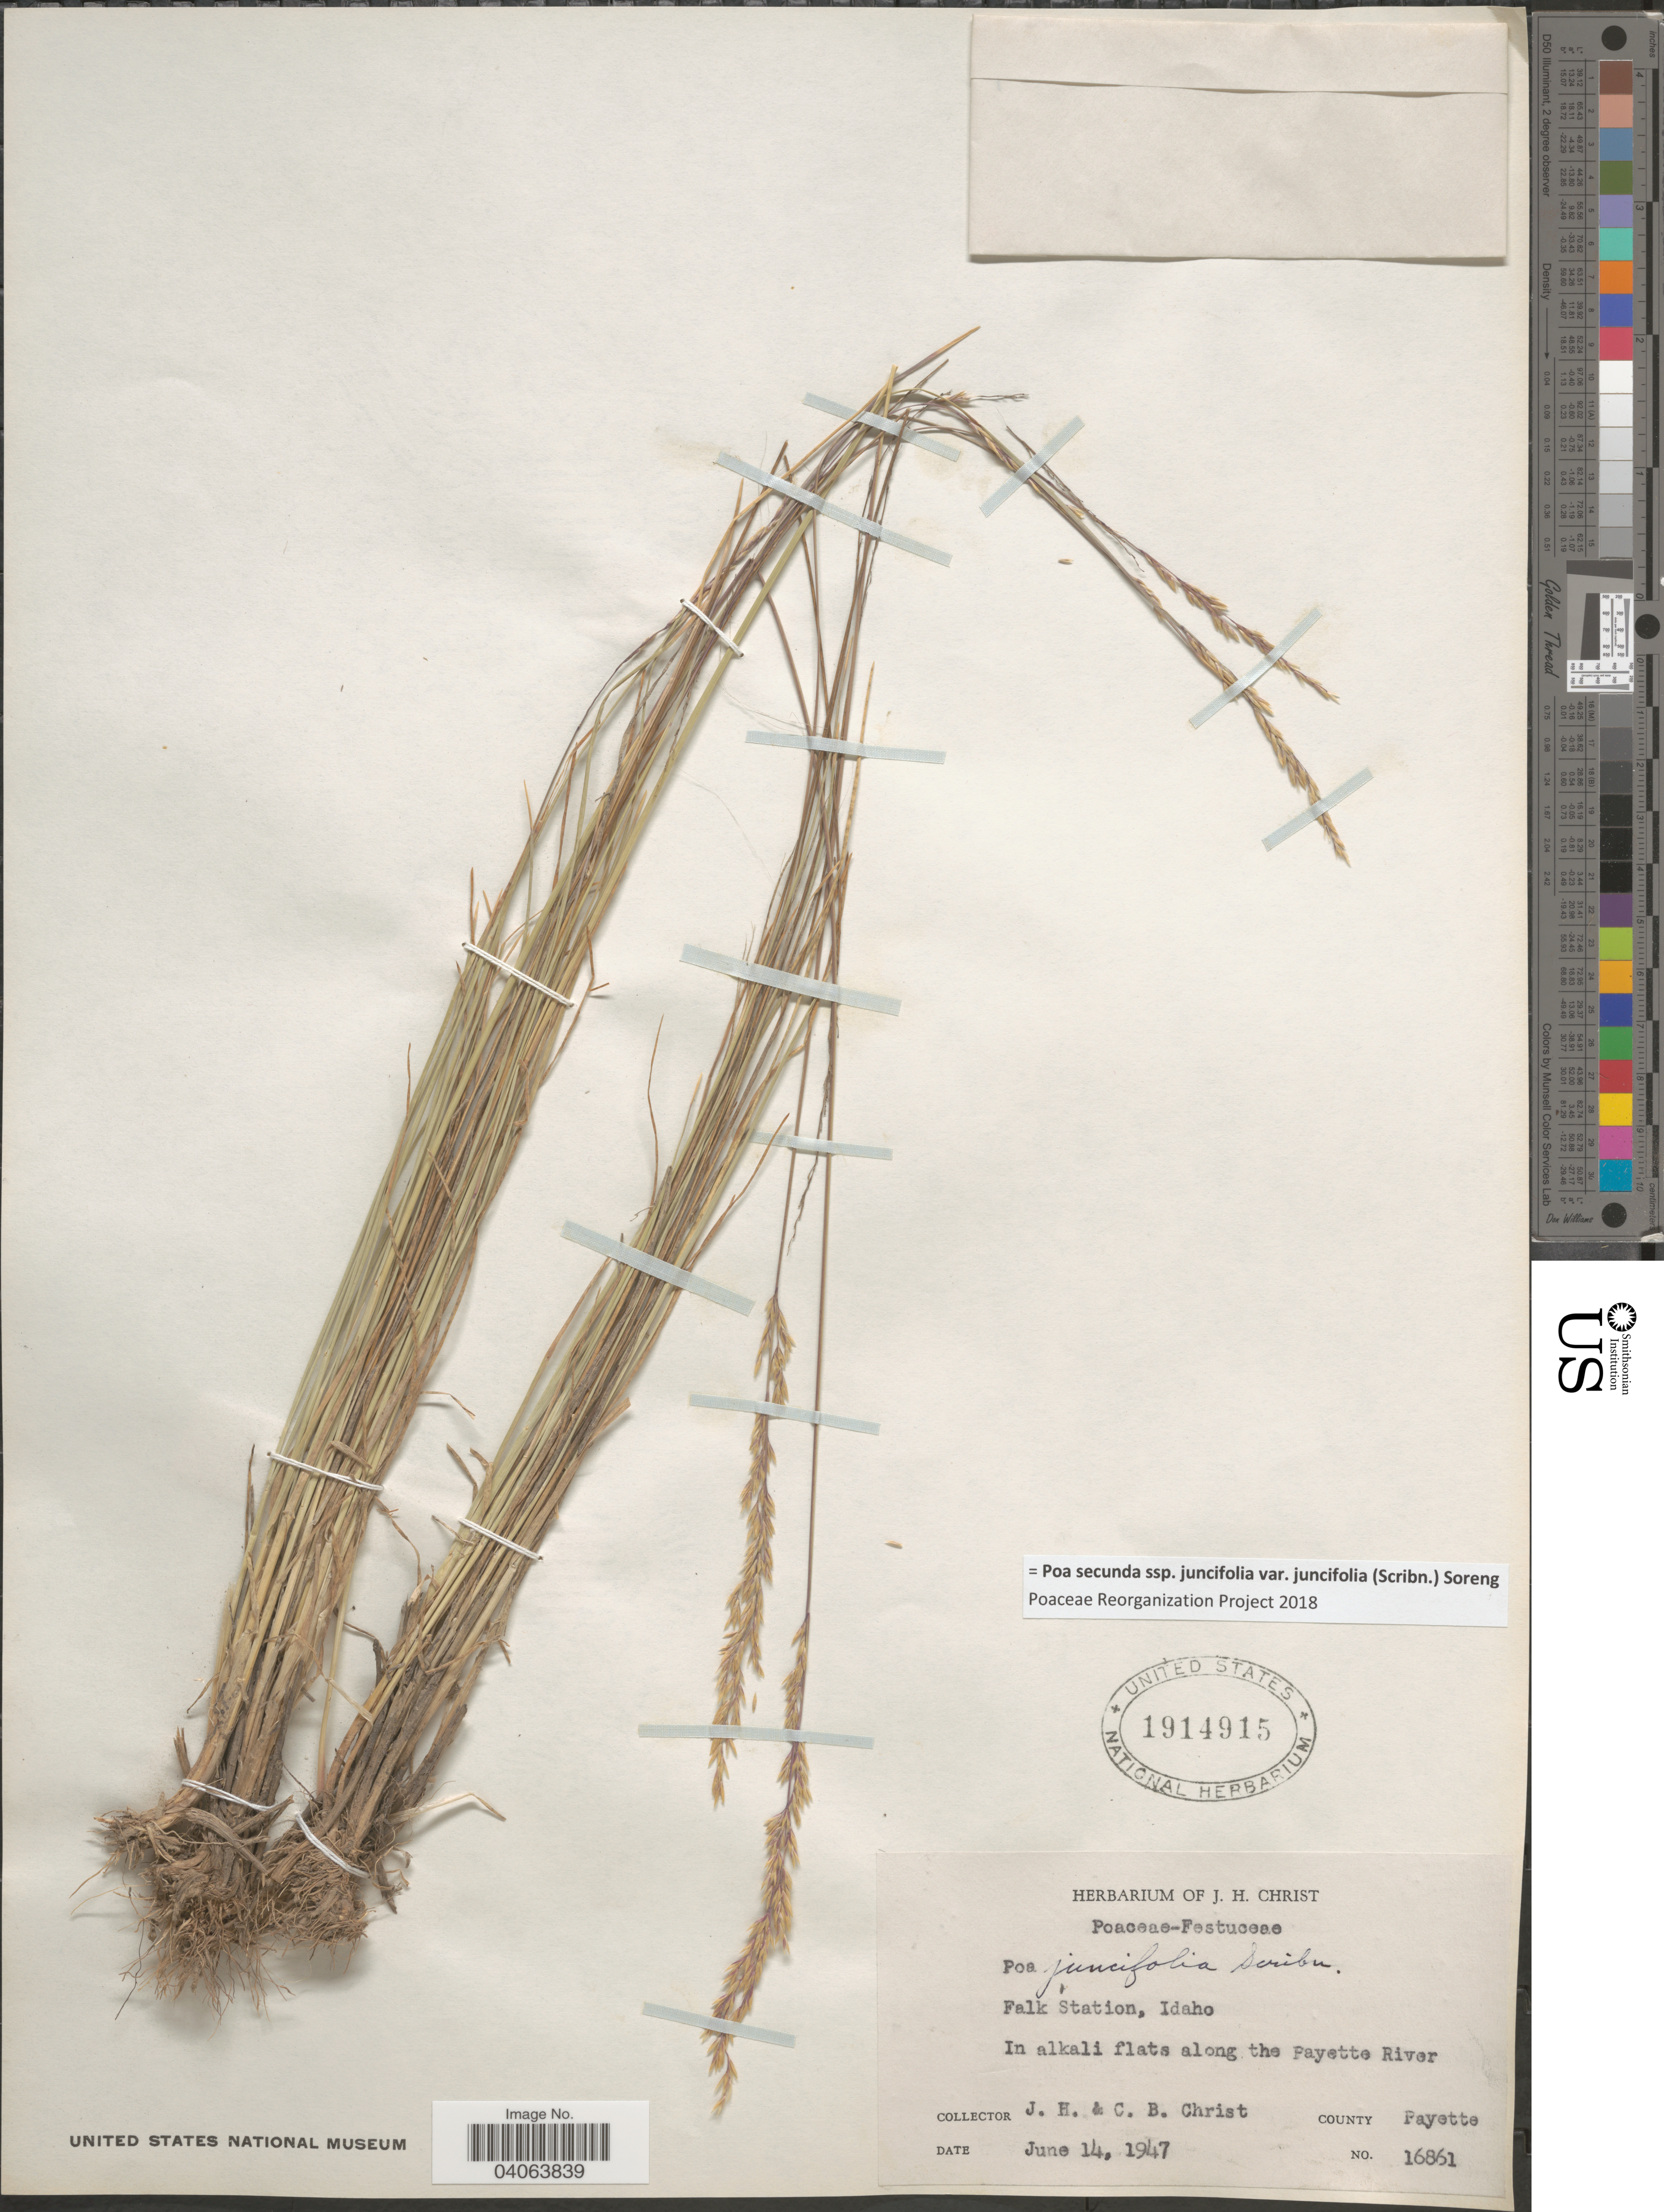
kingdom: Plantae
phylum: Tracheophyta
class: Liliopsida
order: Poales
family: Poaceae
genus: Poa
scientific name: Poa secunda subsp. juncifolia var. juncifolia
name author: (Scribn.) Soreng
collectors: J. H. Christ & C. Christ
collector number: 16861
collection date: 1947-06-14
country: United States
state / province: Idaho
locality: Falk Station. In alkali flats along the Fayette River. County Fayette.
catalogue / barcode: US 1914915